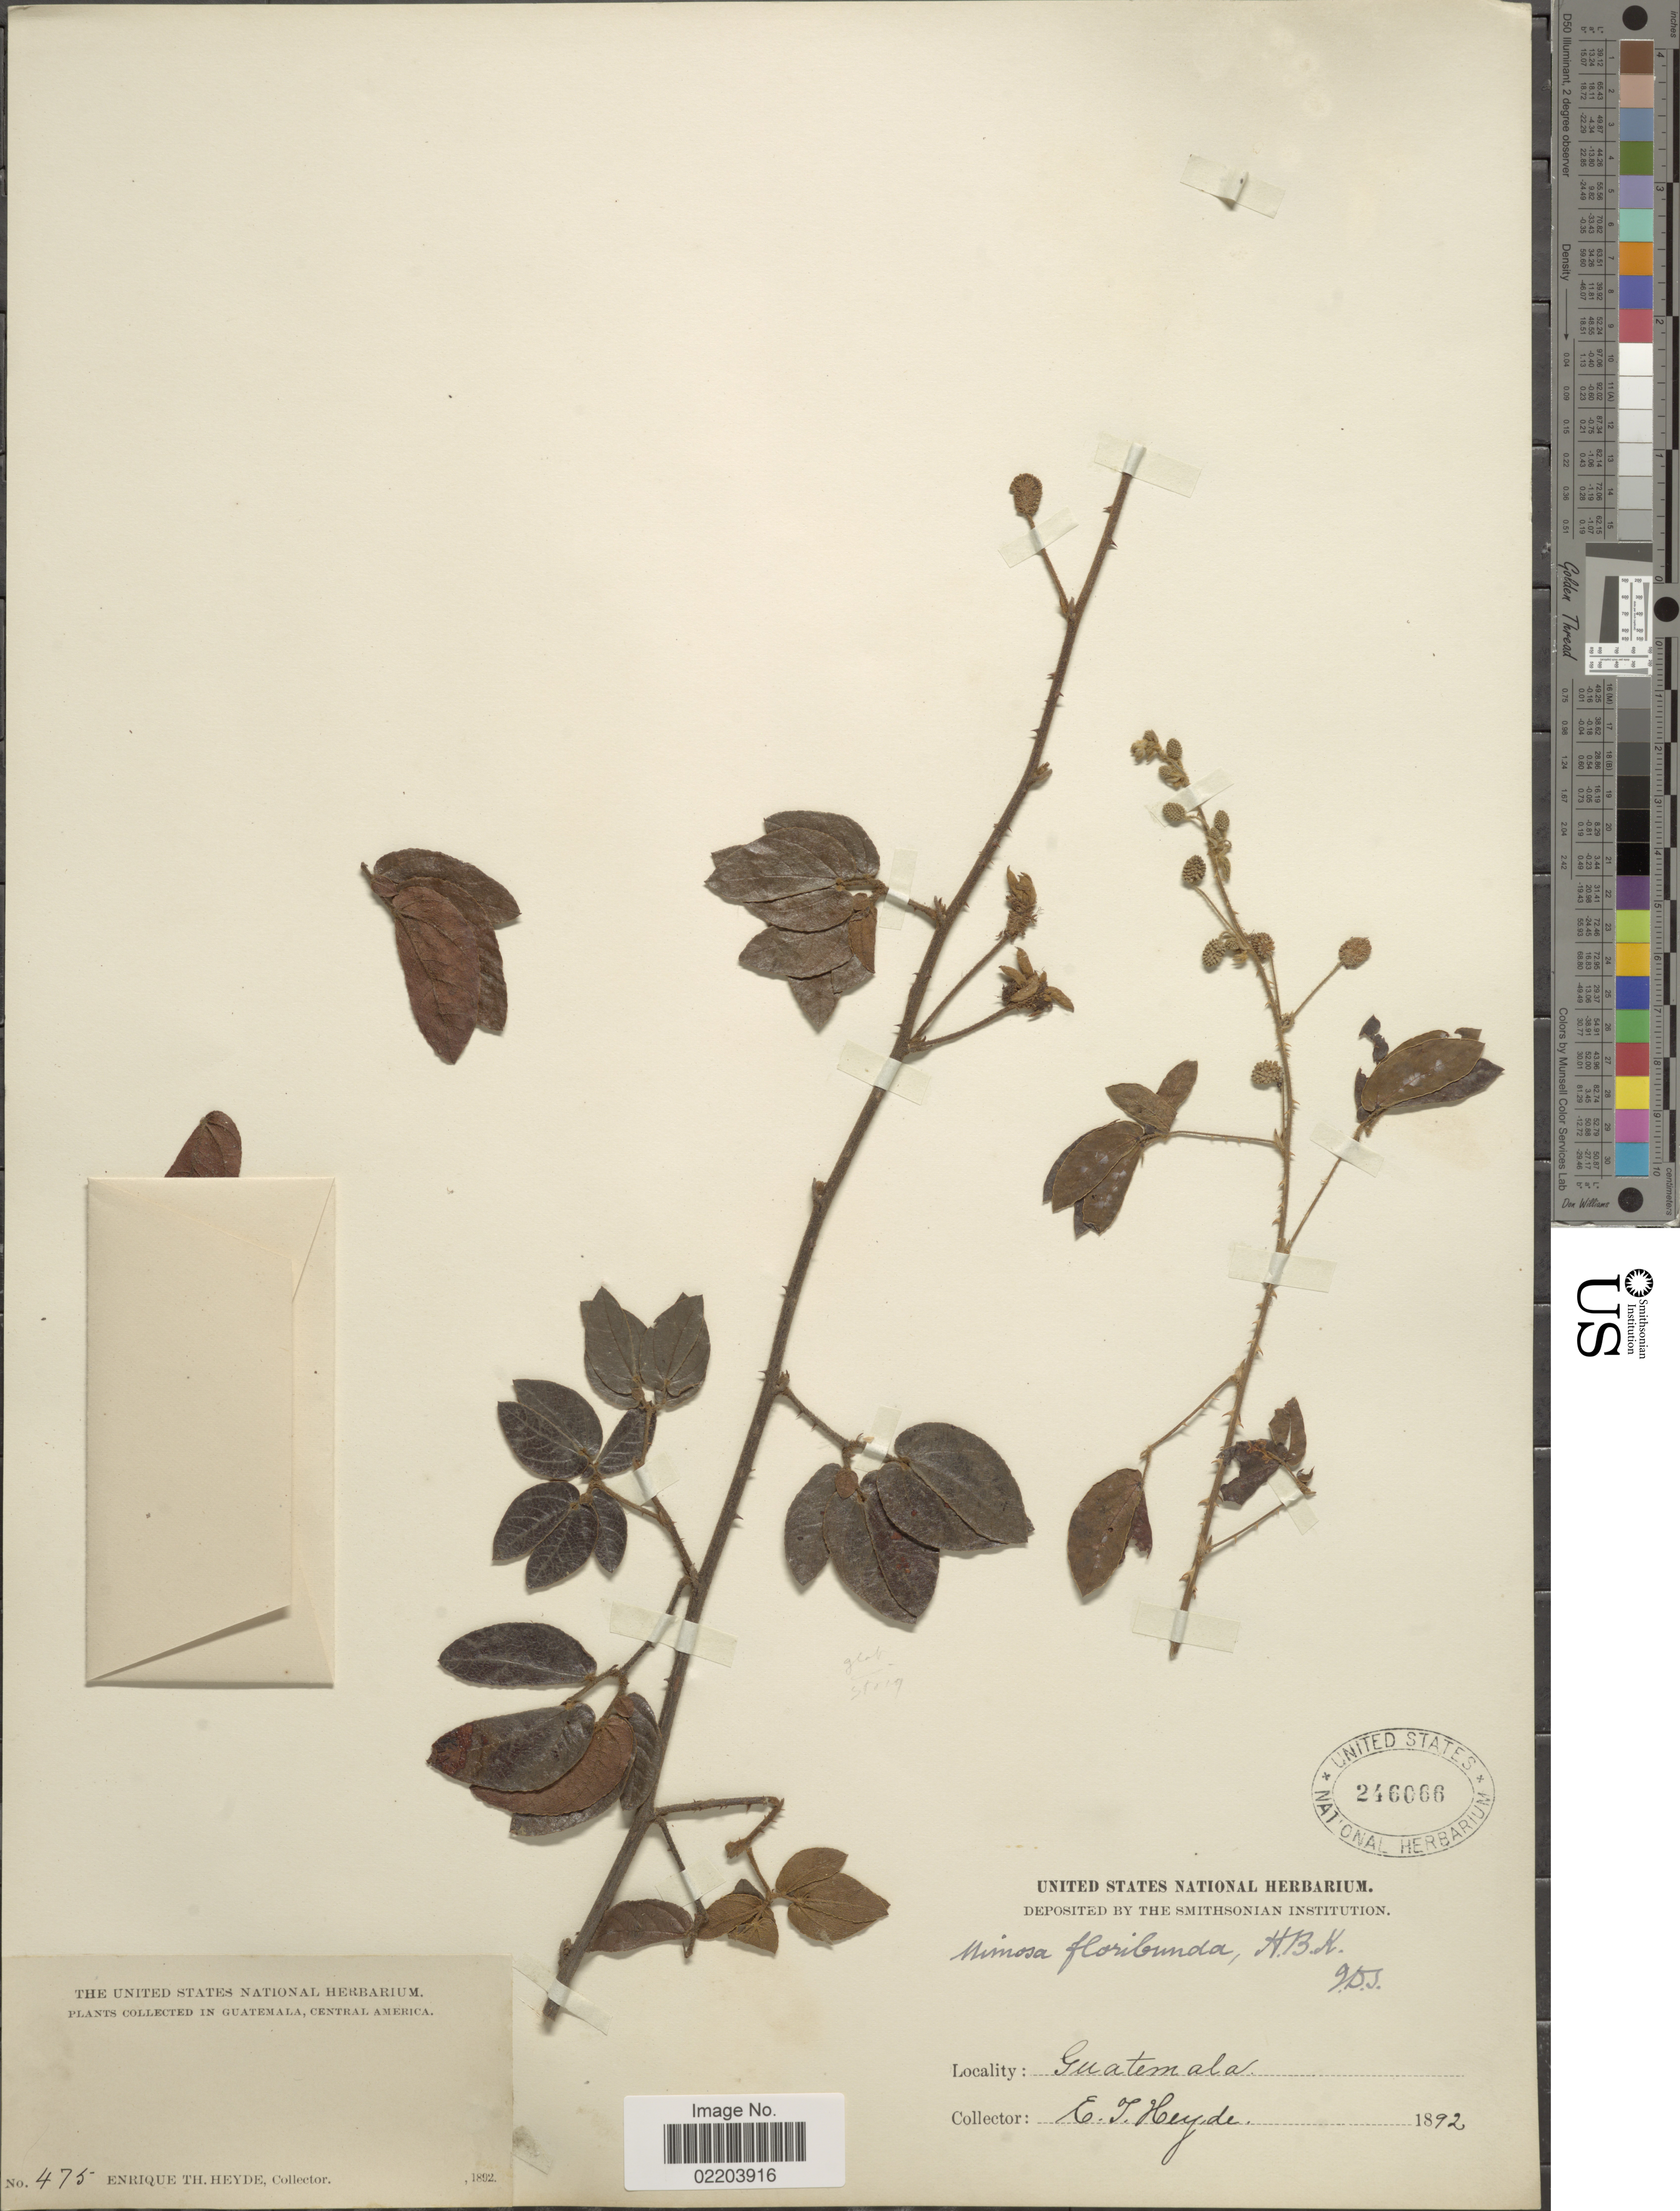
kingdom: Plantae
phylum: Tracheophyta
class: Magnoliopsida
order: Fabales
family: Fabaceae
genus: Mimosa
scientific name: Mimosa albida var. glabrior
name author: B.L. Rob.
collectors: E. T. Heyde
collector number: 475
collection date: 1892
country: Guatemala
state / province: Guatemala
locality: In Guatemala, Central America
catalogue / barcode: US 246066